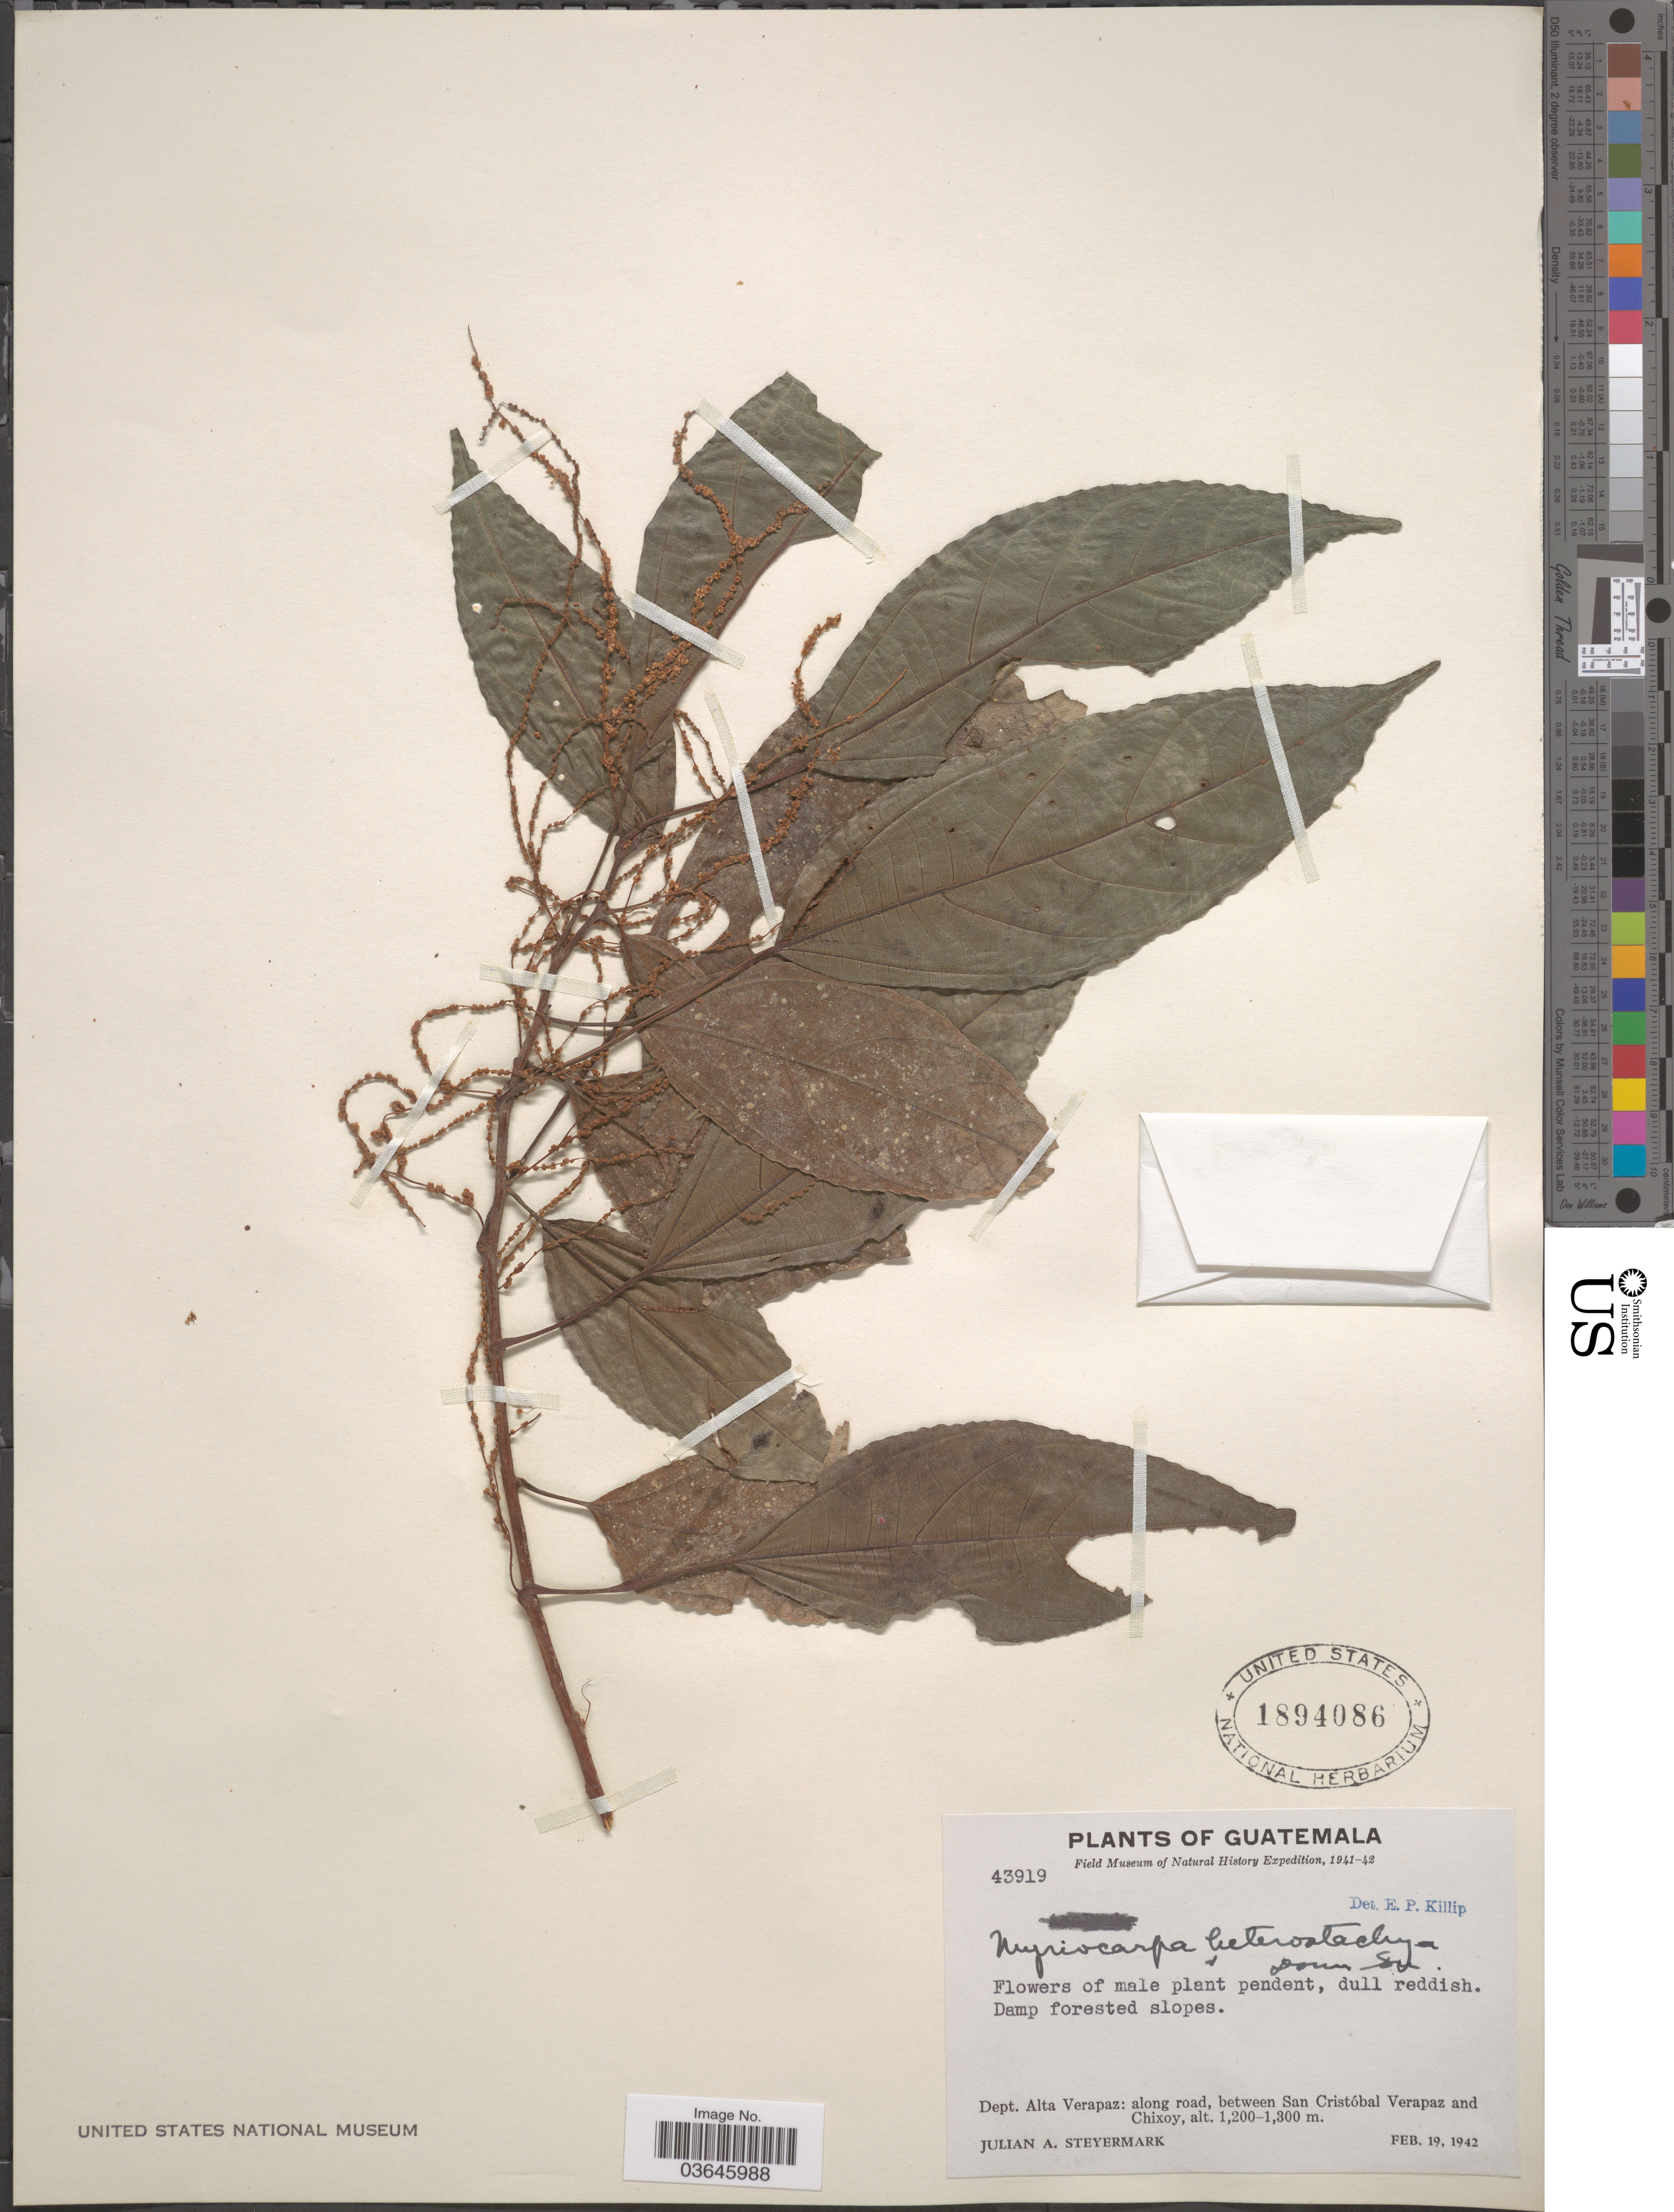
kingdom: Plantae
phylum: Tracheophyta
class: Magnoliopsida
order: Rosales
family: Urticaceae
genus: Myriocarpa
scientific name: Myriocarpa heterostachya Donn. Sm., nom. illeg.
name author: Donn. Sm.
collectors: J. Steyermark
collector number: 43919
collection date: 1942-02-19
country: Guatemala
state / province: Alta Verapaz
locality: Dept. Alta Verapaz: along road, between San Cristóbal Verapaz and Chixoy.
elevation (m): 1200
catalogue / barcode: US 1894086